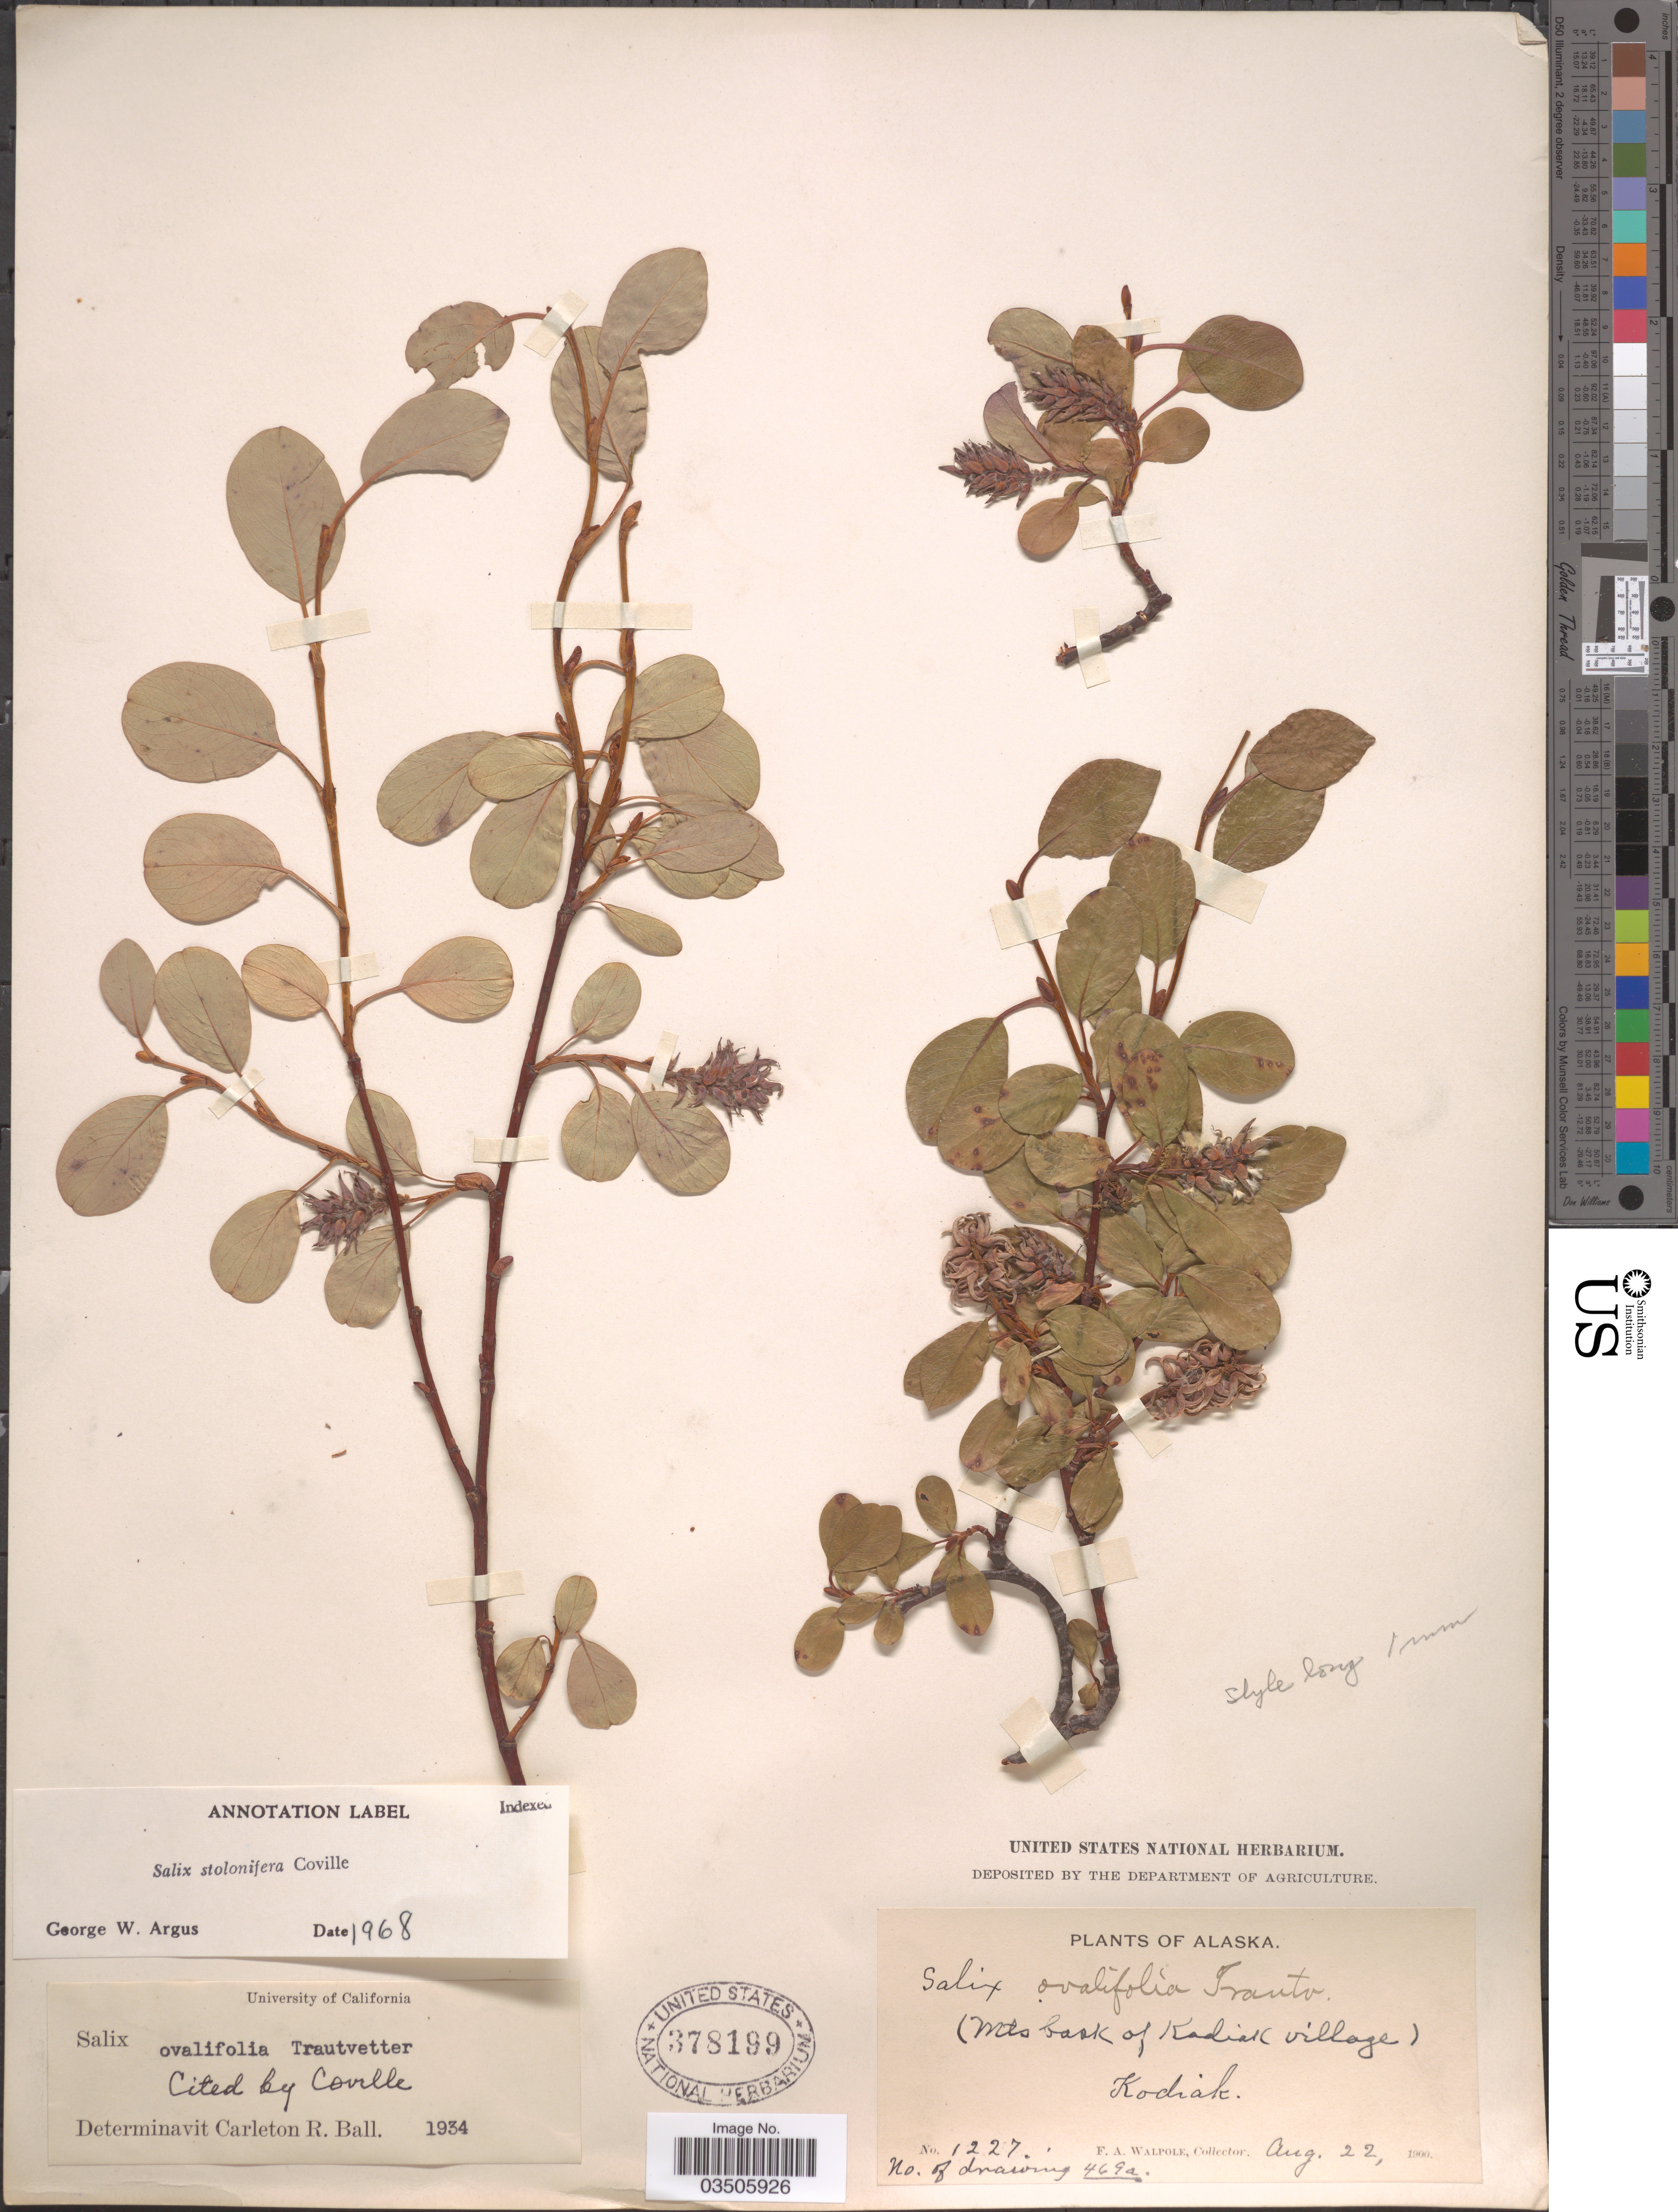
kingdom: Plantae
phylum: Tracheophyta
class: Magnoliopsida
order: Malpighiales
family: Salicaceae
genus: Salix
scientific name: Salix stolonifera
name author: Coville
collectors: F. Walpole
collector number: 1227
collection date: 1900-08-22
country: United States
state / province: Alaska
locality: (Mts back of Kodiak village) Kodiak.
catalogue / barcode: US 378199